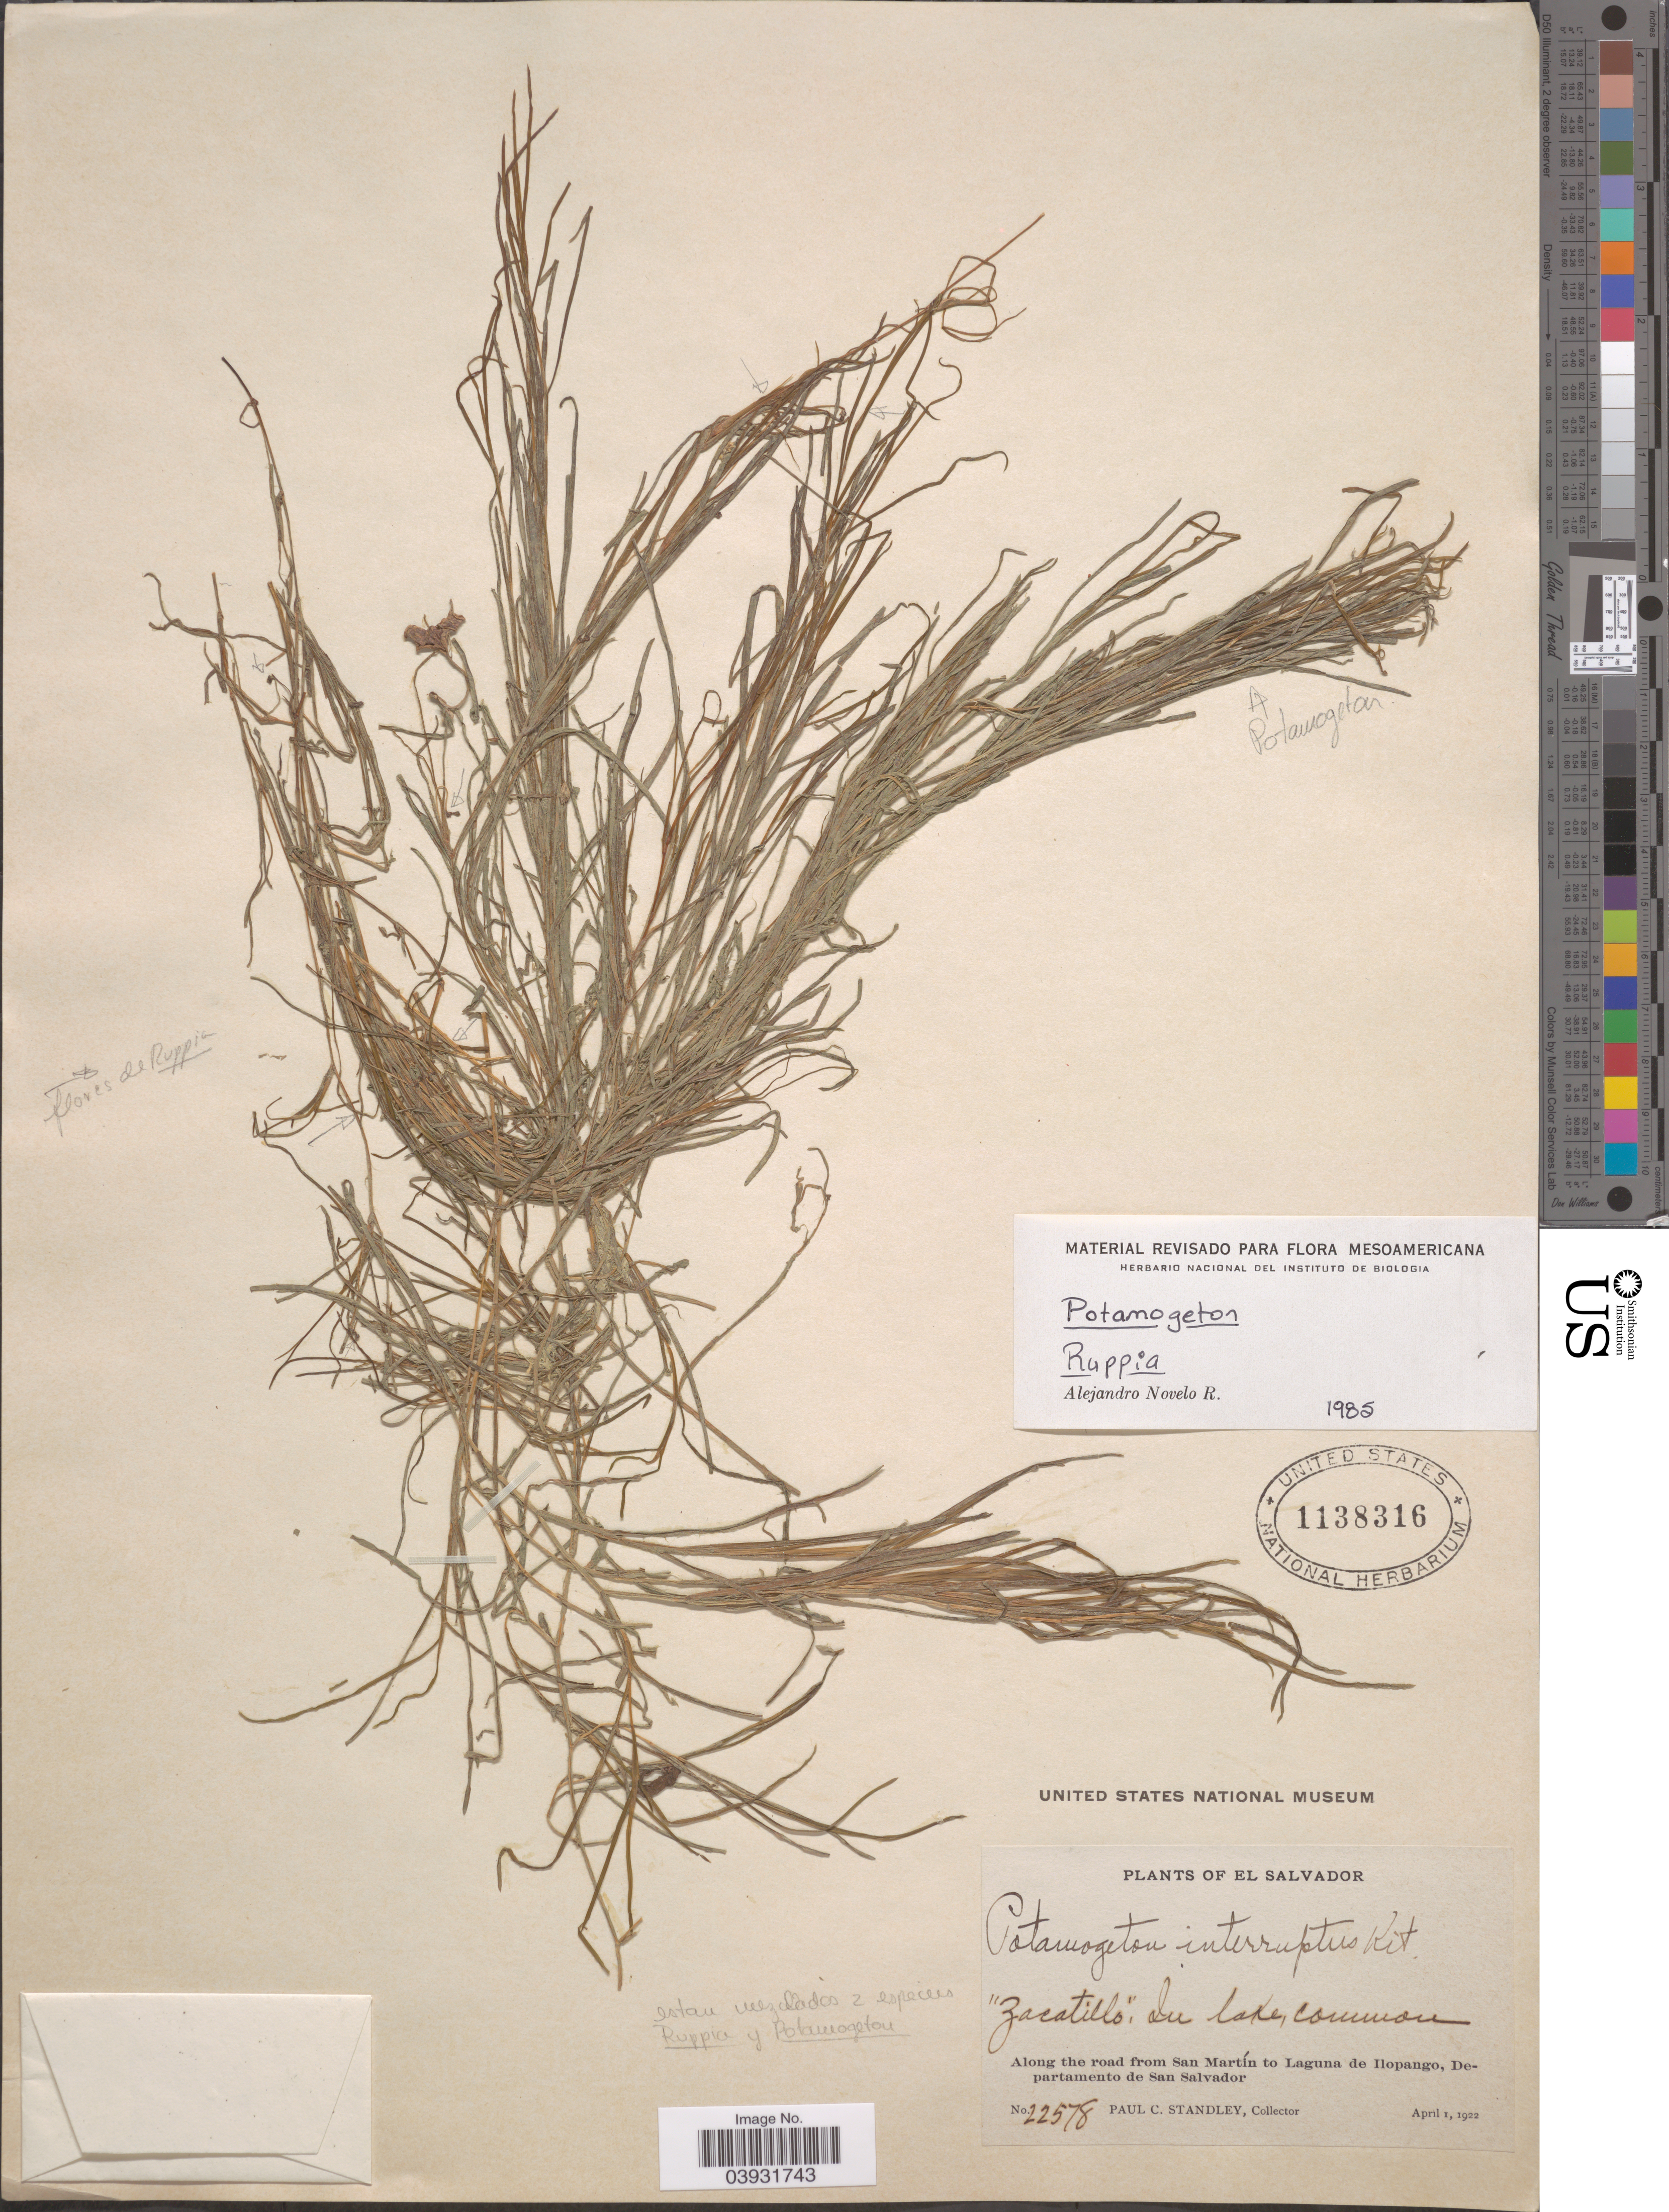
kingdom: Plantae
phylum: Tracheophyta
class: Liliopsida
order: Alismatales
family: Potamogetonaceae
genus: Potamogeton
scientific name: Potamogeton sp.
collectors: P. C. Standley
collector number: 22578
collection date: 1922-04-01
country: El Salvador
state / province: San Salvador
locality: Zacatillo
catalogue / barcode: US 1138316